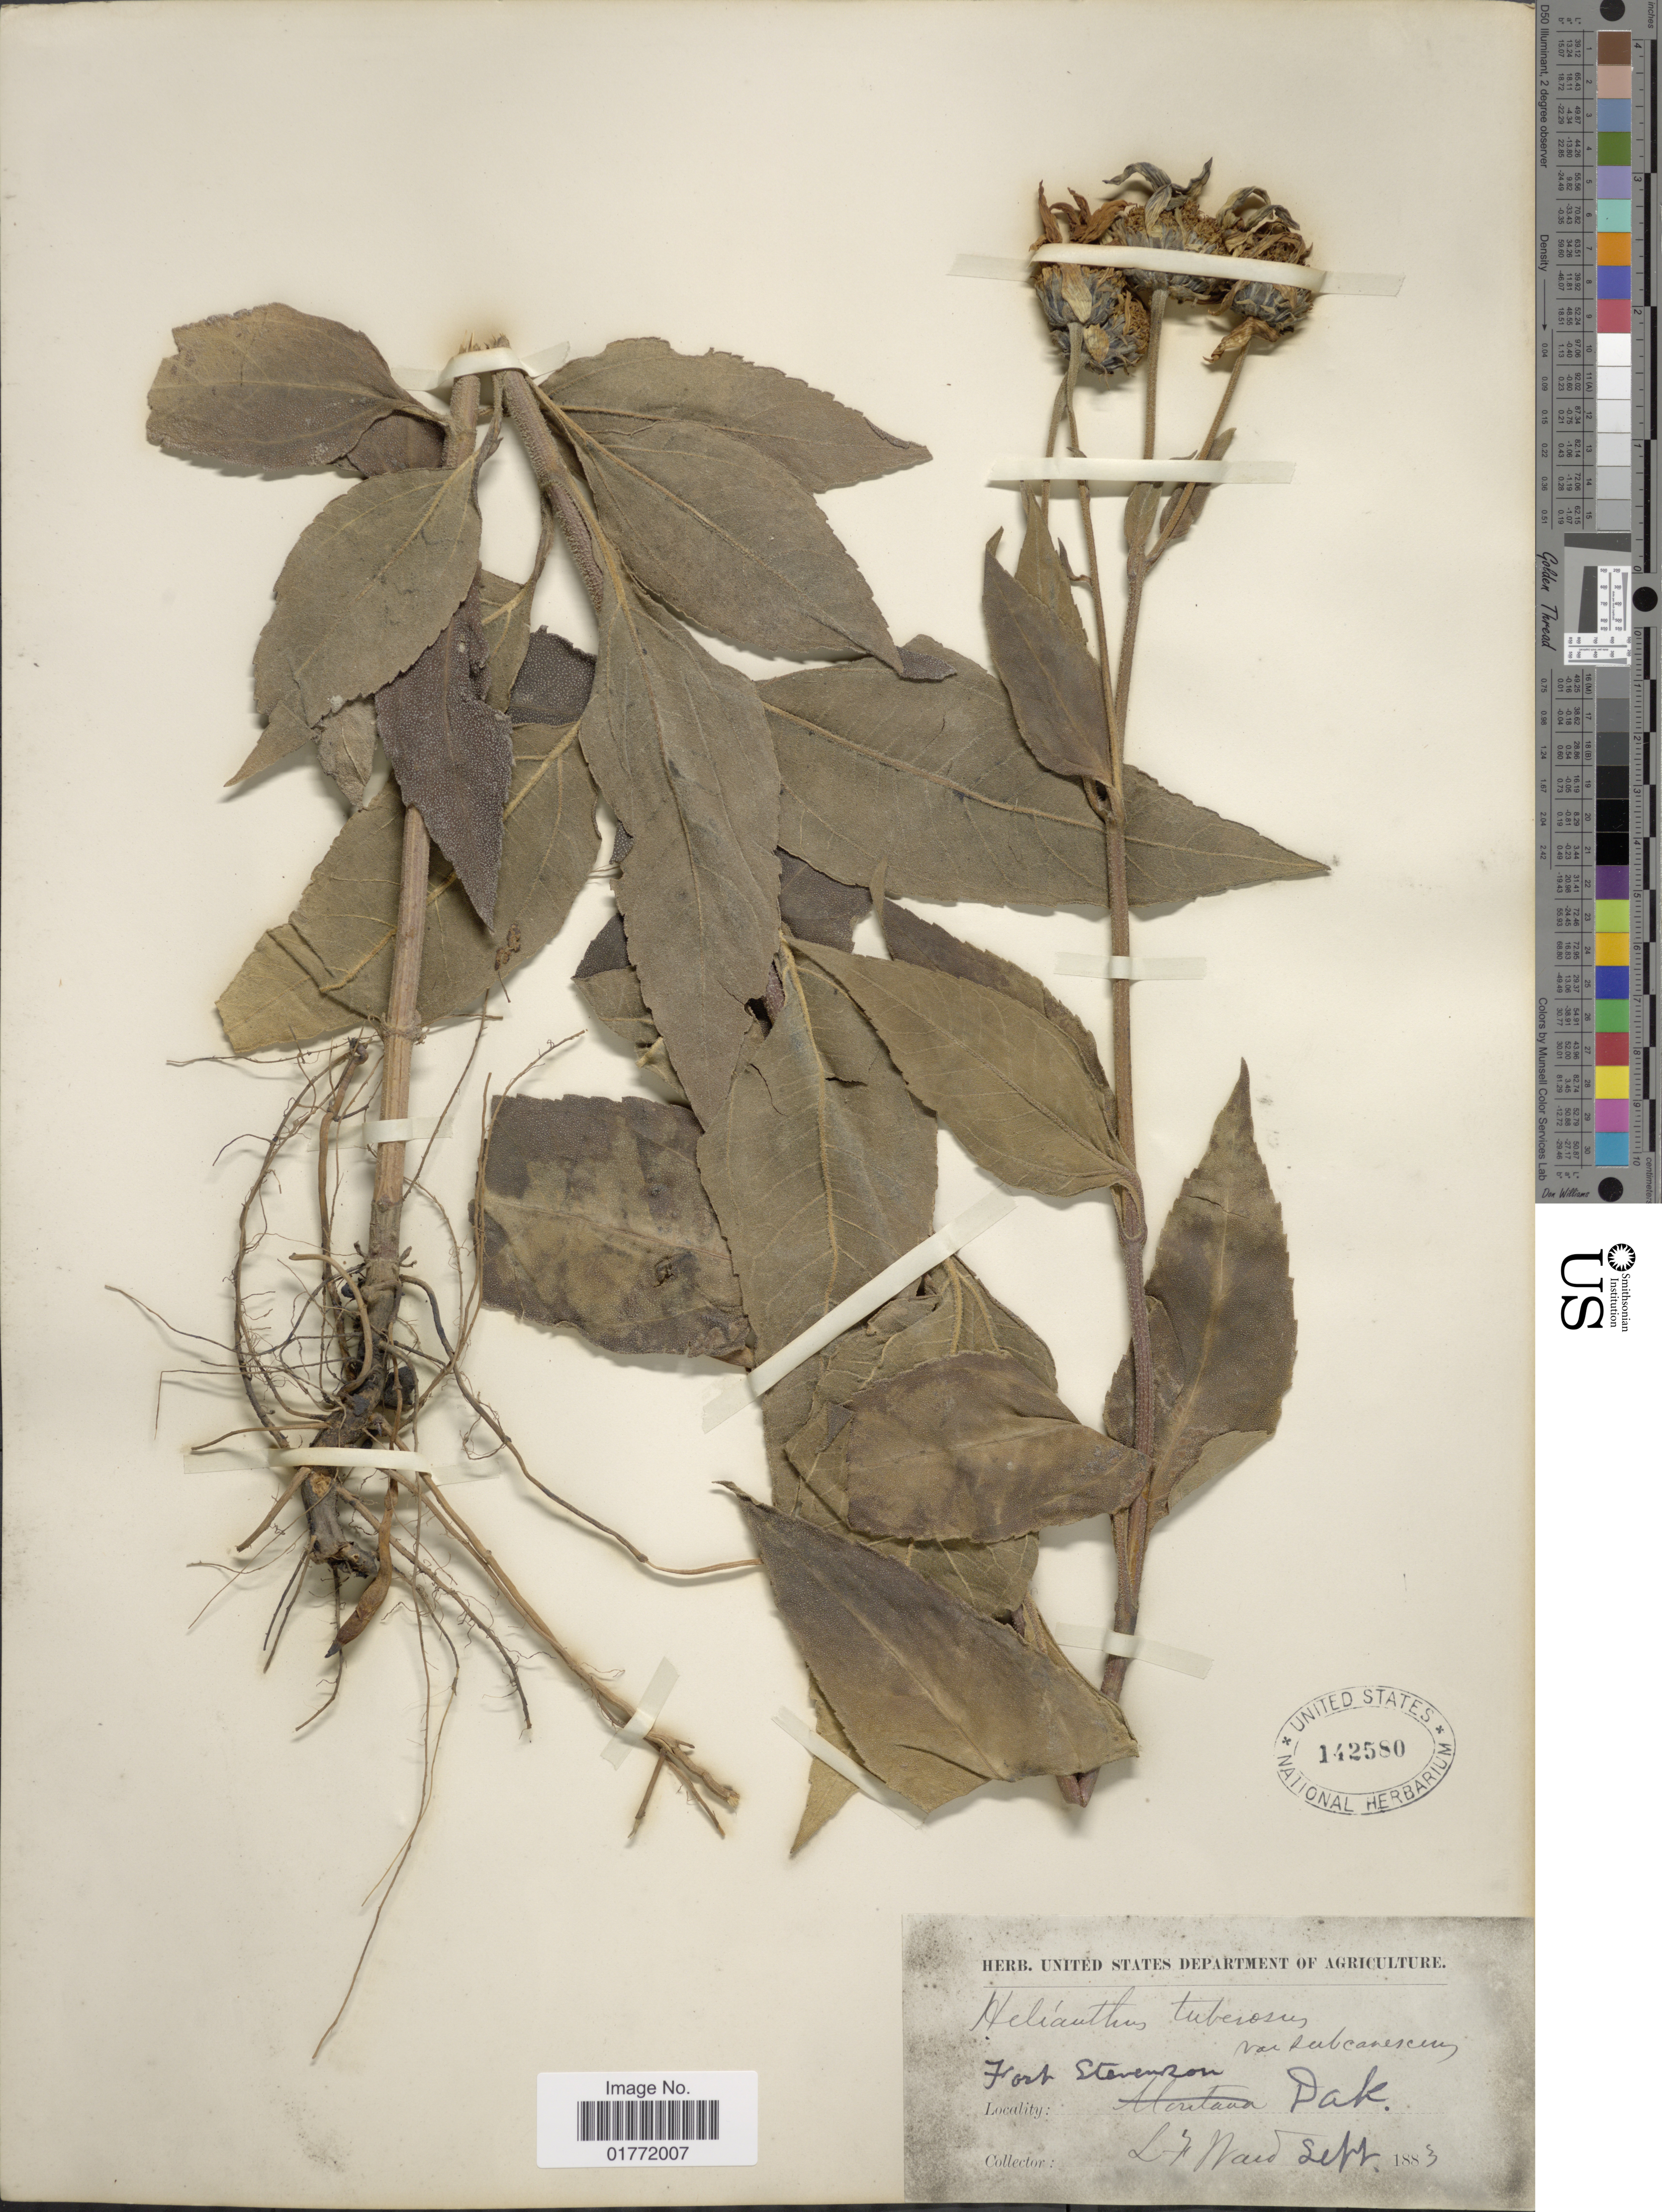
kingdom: Plantae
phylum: Tracheophyta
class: Magnoliopsida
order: Asterales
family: Asteraceae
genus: Helianthus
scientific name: Helianthus tuberosus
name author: L.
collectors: L. Ward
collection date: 1883-09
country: United States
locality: Fort Stevenson, Dak.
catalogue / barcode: US 142580